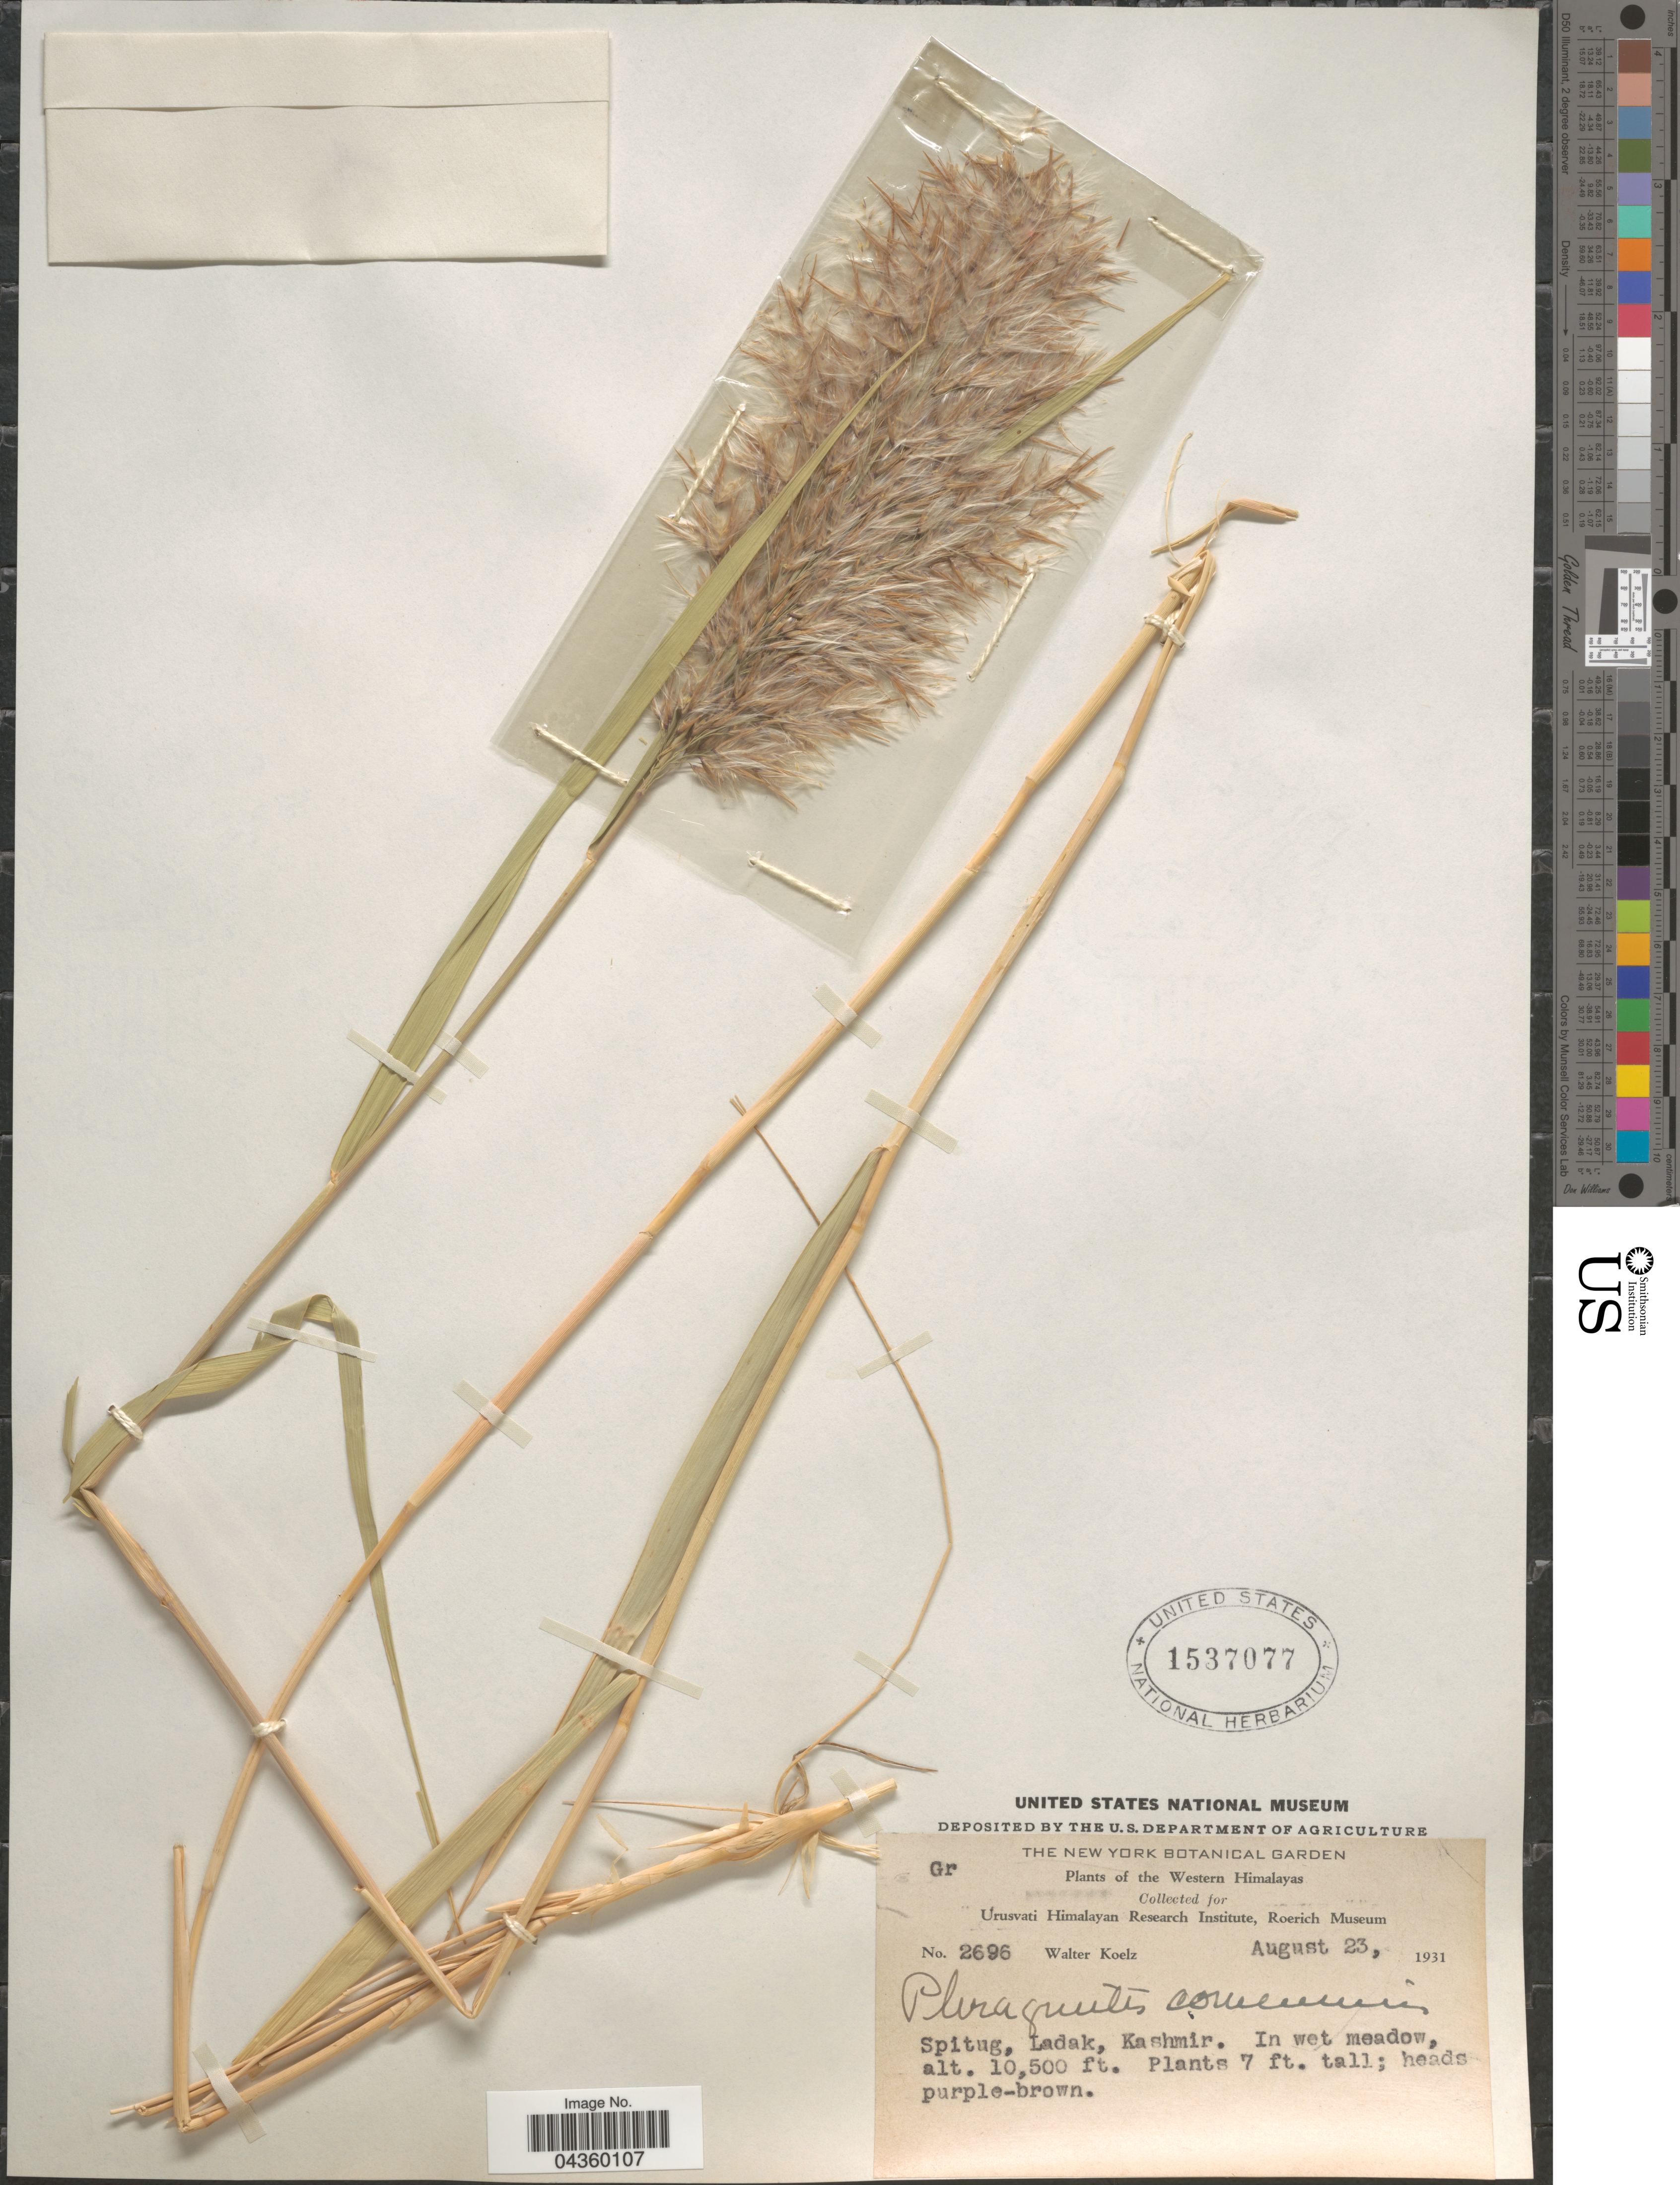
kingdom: Plantae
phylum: Tracheophyta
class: Liliopsida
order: Poales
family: Poaceae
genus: Phragmites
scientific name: Phragmites australis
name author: (Cav.) Trin. ex Steud.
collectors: W. N. Koelz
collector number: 2696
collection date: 1931-08-23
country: India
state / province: Ladakh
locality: Western Himalayas. Spitug, Ladak, Kashmir.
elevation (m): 3200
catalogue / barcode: US 1537077